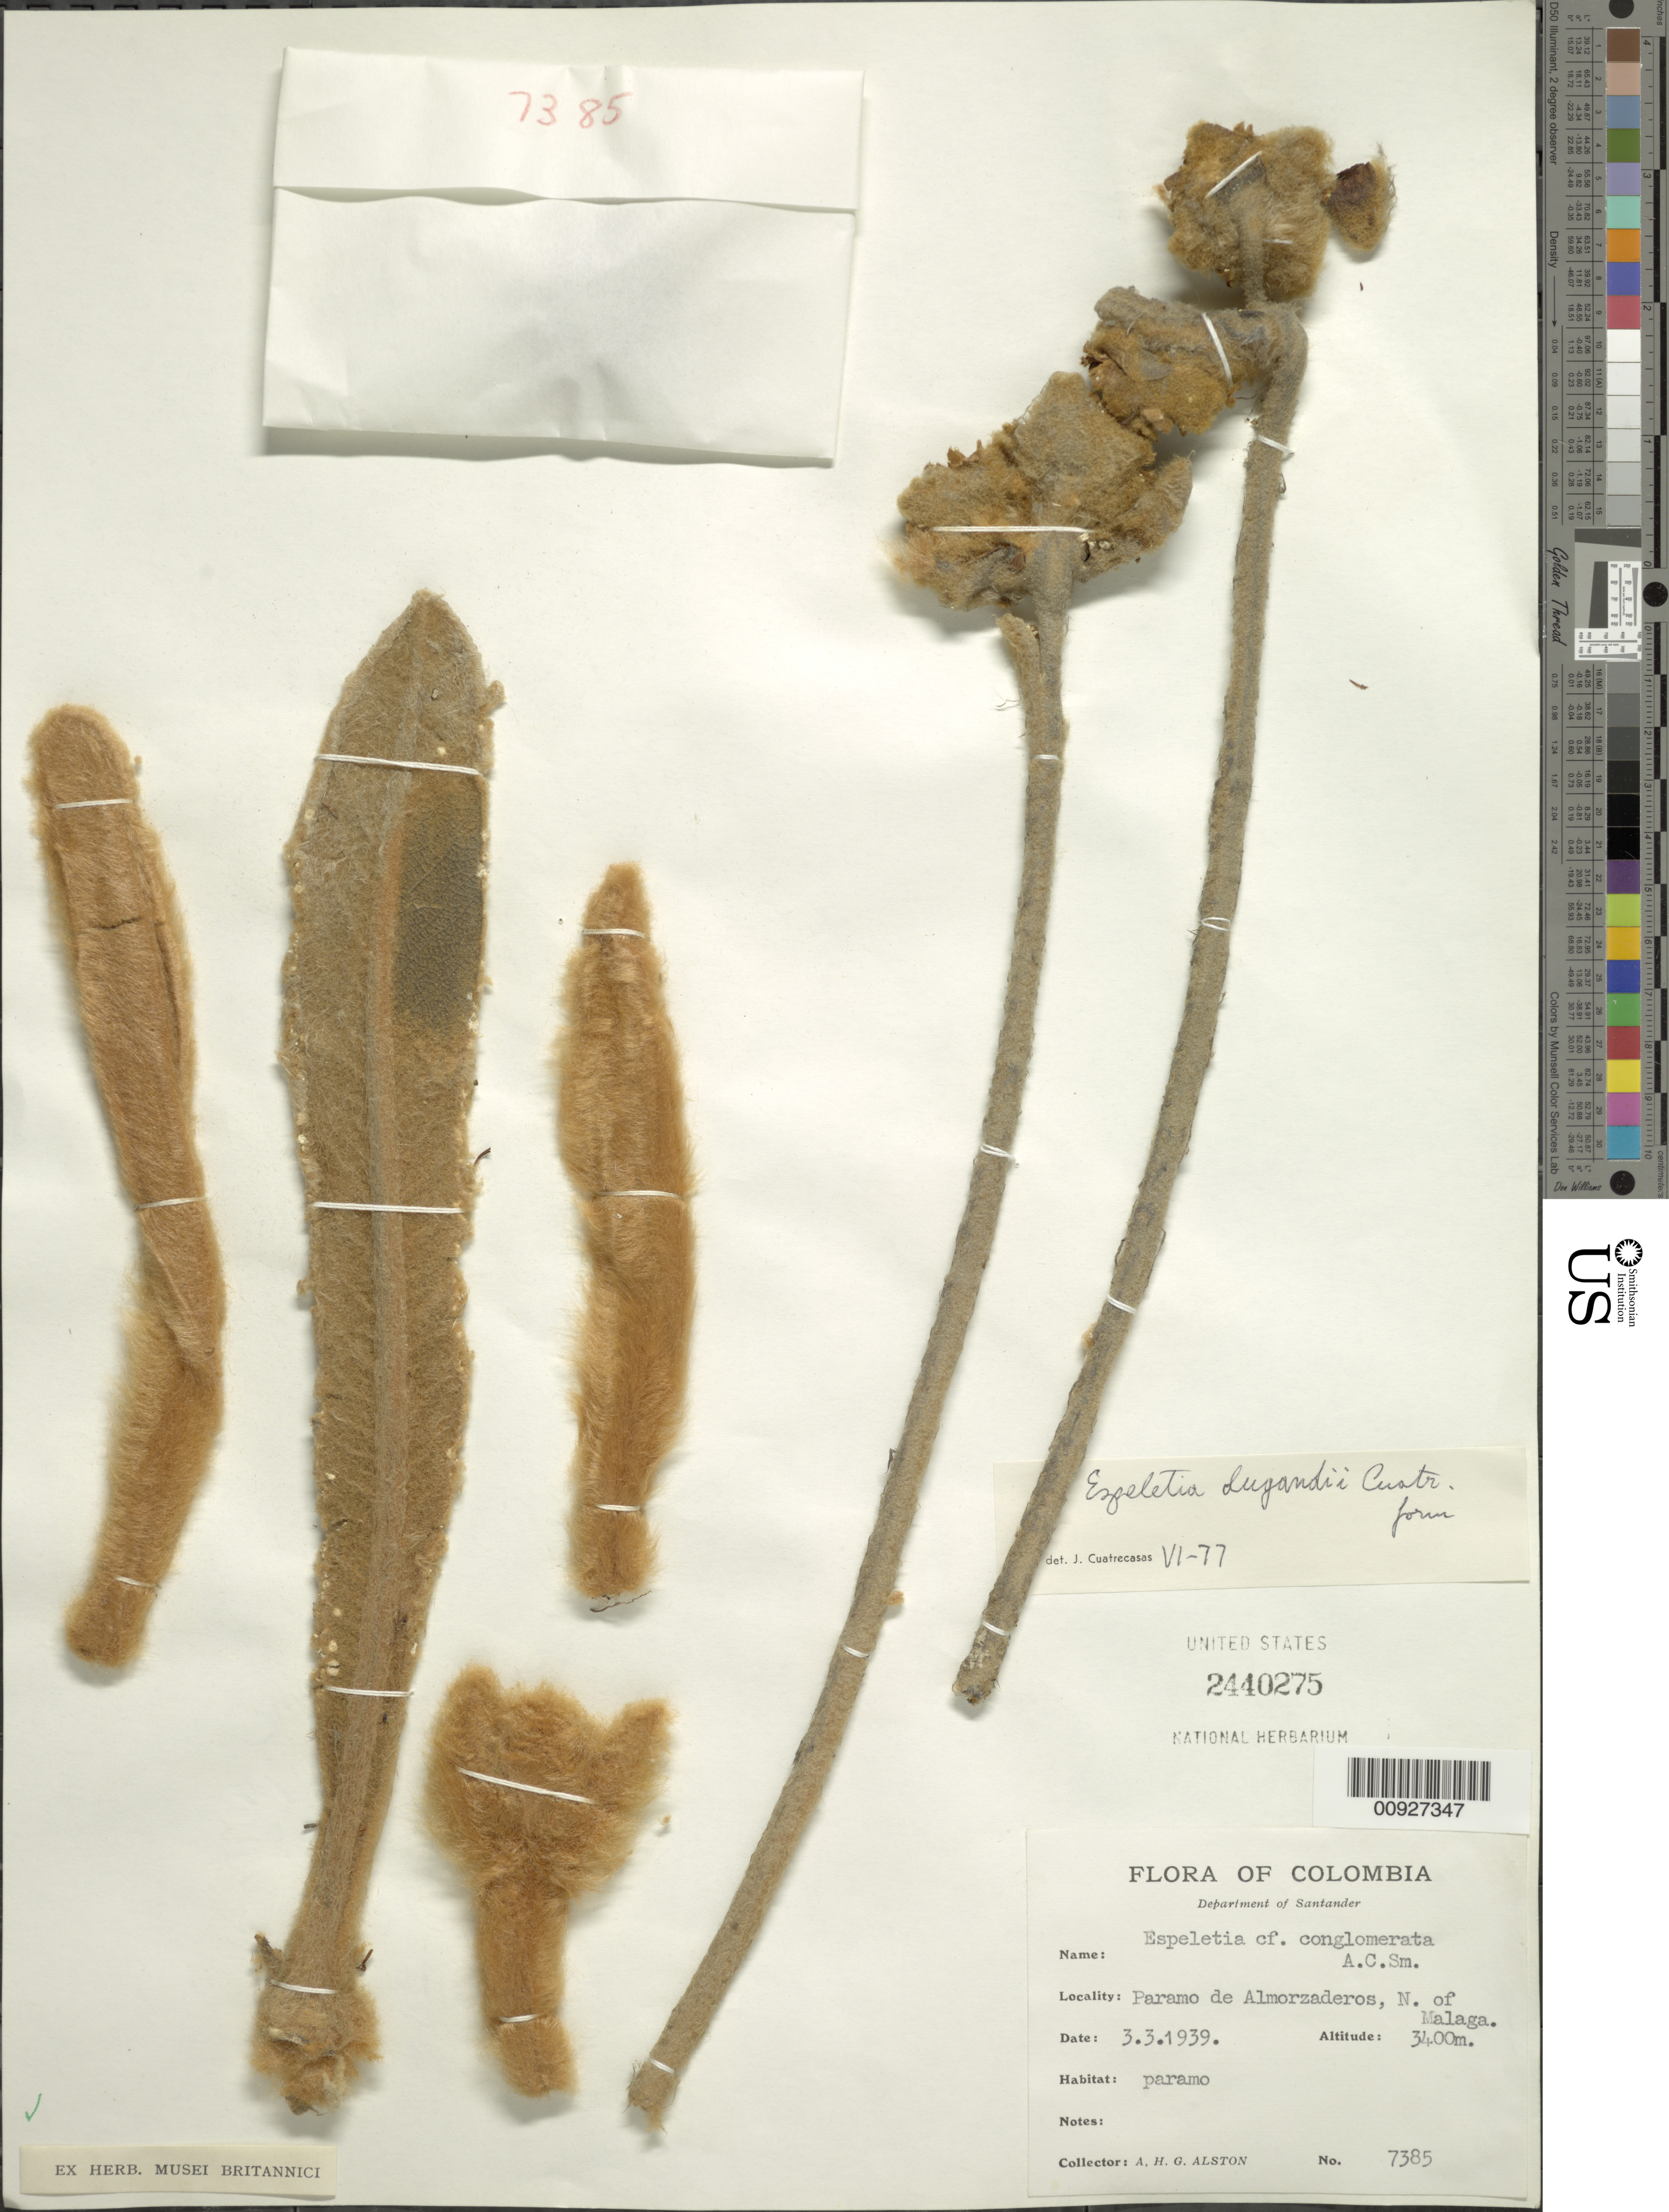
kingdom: Plantae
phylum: Tracheophyta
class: Magnoliopsida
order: Asterales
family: Asteraceae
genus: Espeletia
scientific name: Espeletia dugandii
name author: Cuatrec.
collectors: A. H. Alston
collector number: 7385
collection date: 1939-03-03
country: Colombia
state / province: Santander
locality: Páramo del Almorzadero. P. del Almorzadero, N. of Malaga.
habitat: Páramo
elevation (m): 3400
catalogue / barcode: US 2440275